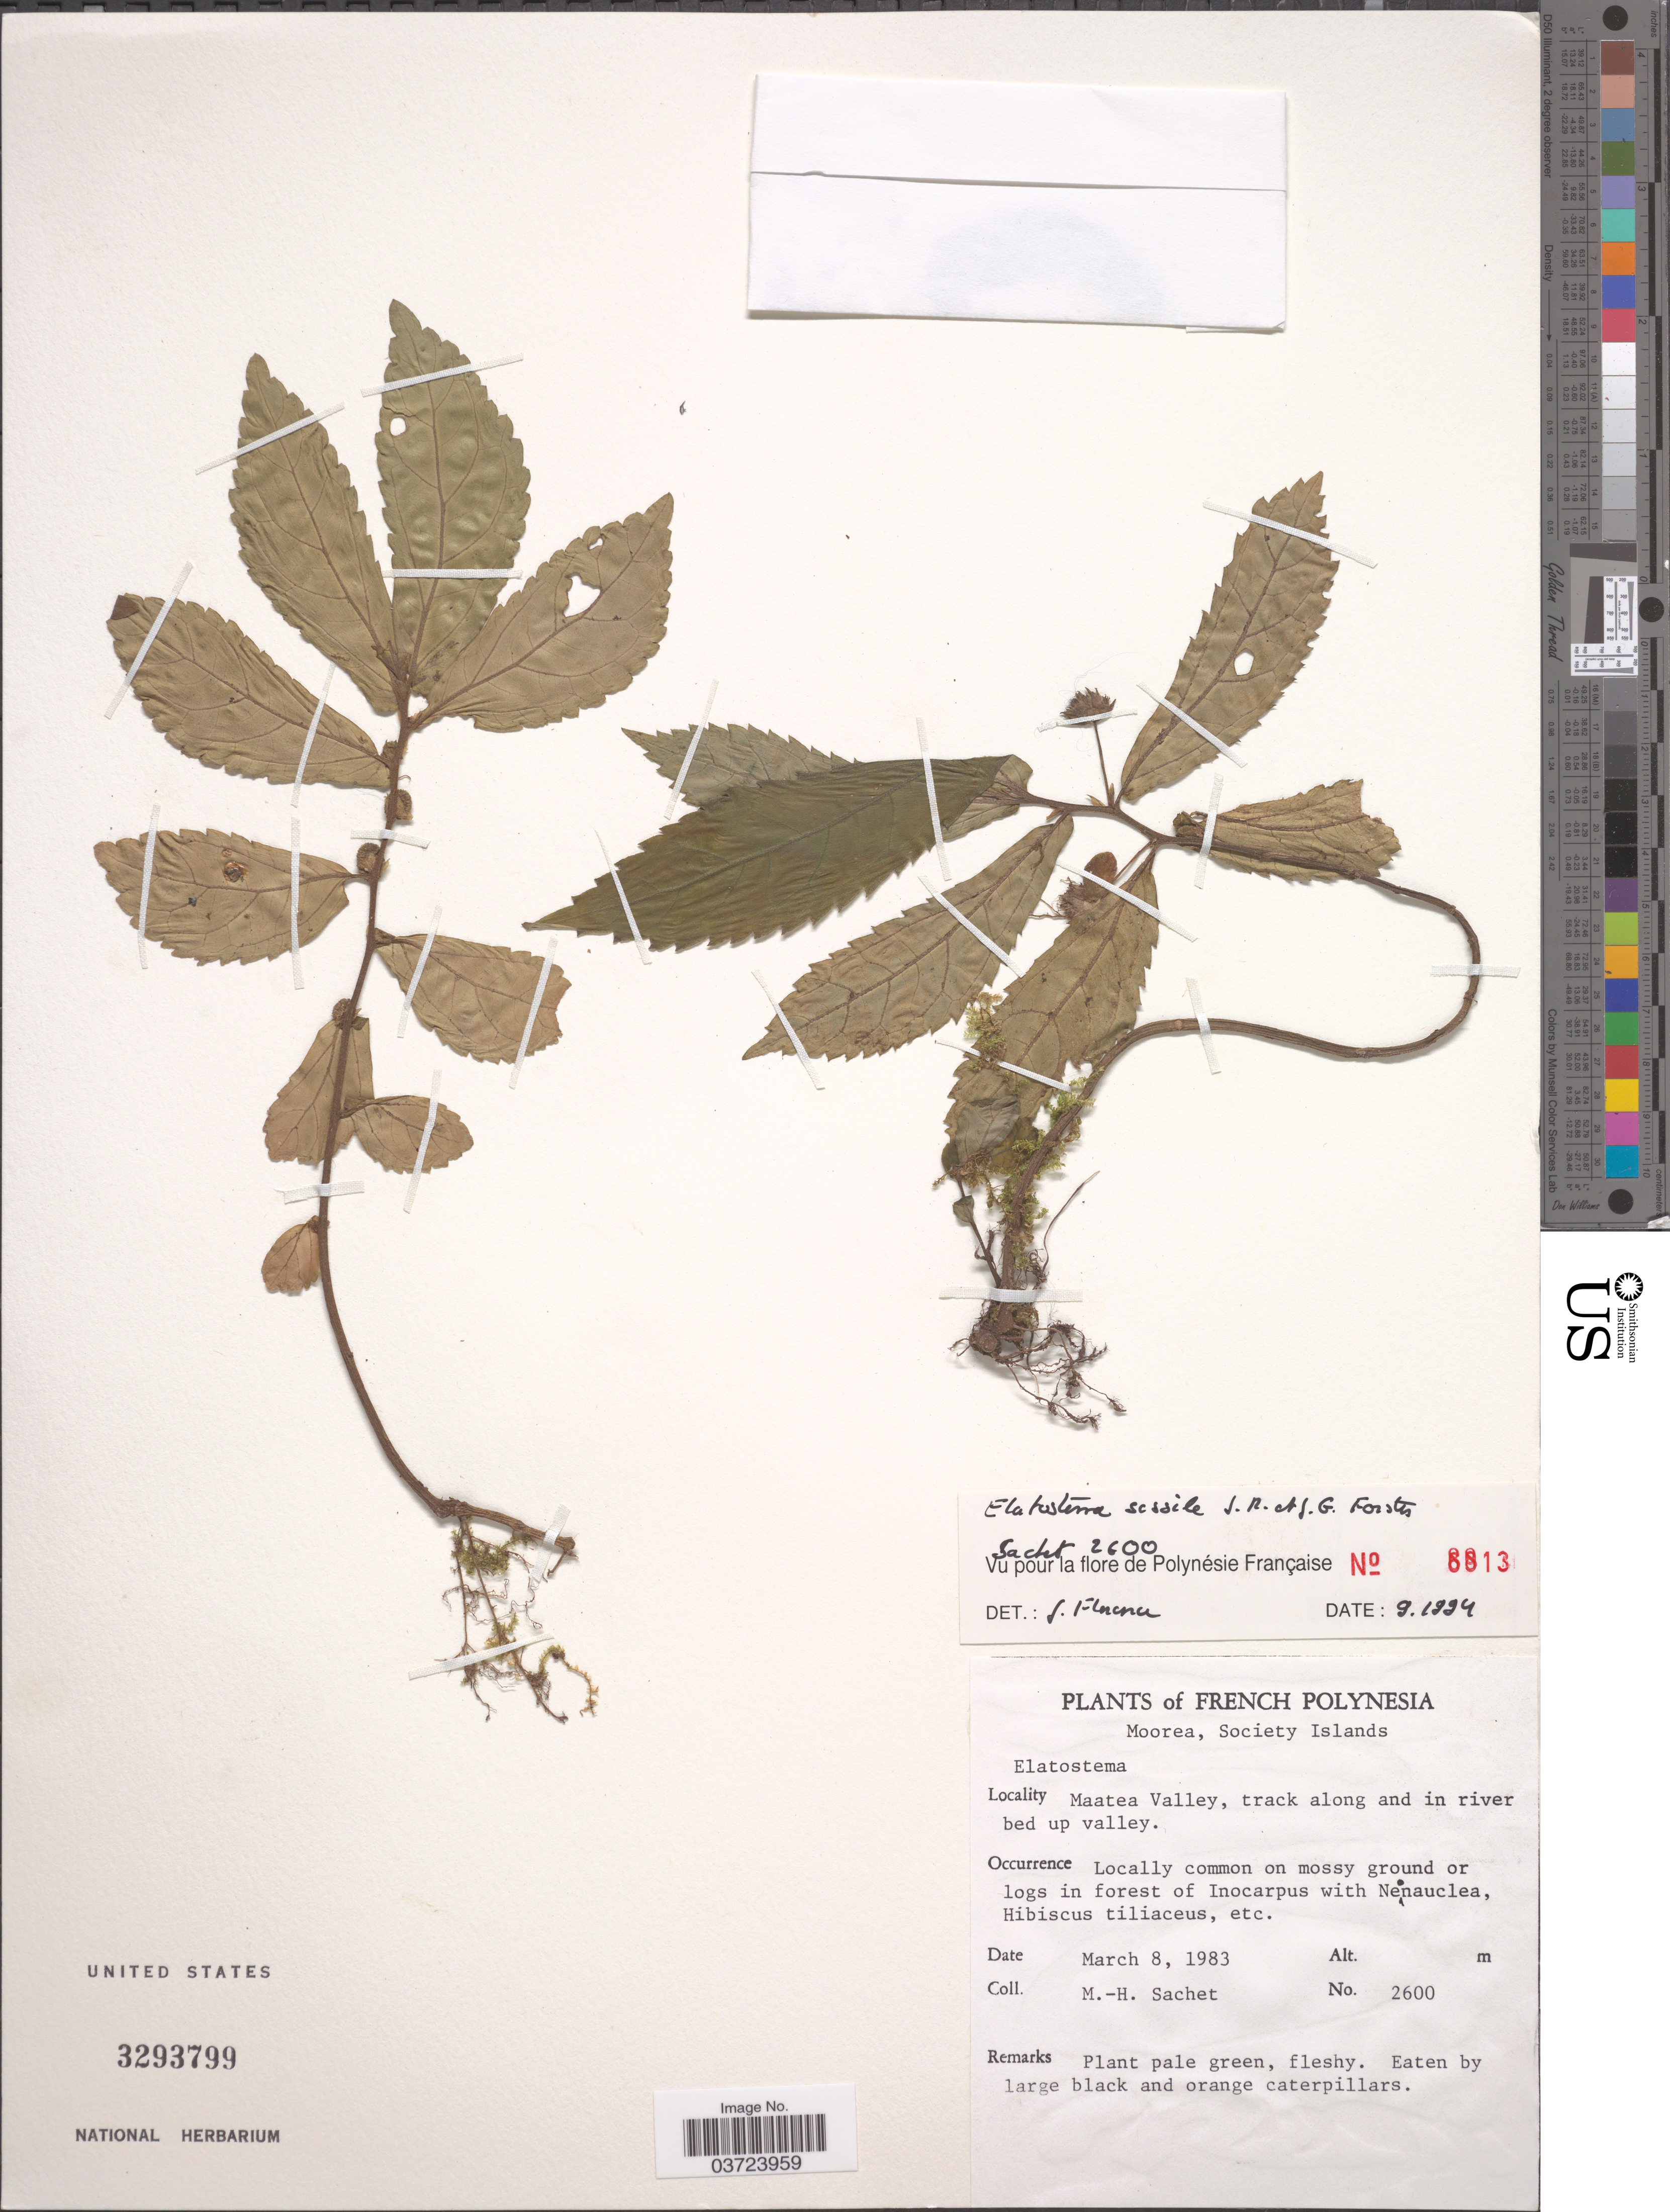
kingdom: Plantae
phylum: Tracheophyta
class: Magnoliopsida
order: Rosales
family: Urticaceae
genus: Elatostema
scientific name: Elatostema sessile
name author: J.R. Forst. & G. Forst.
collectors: M.-H. Sachet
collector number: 2600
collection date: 1983-03-08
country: French Polynesia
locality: Moorea, Society Islands. Maatea Valley, track along and in river bed up valley.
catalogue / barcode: US 3293799